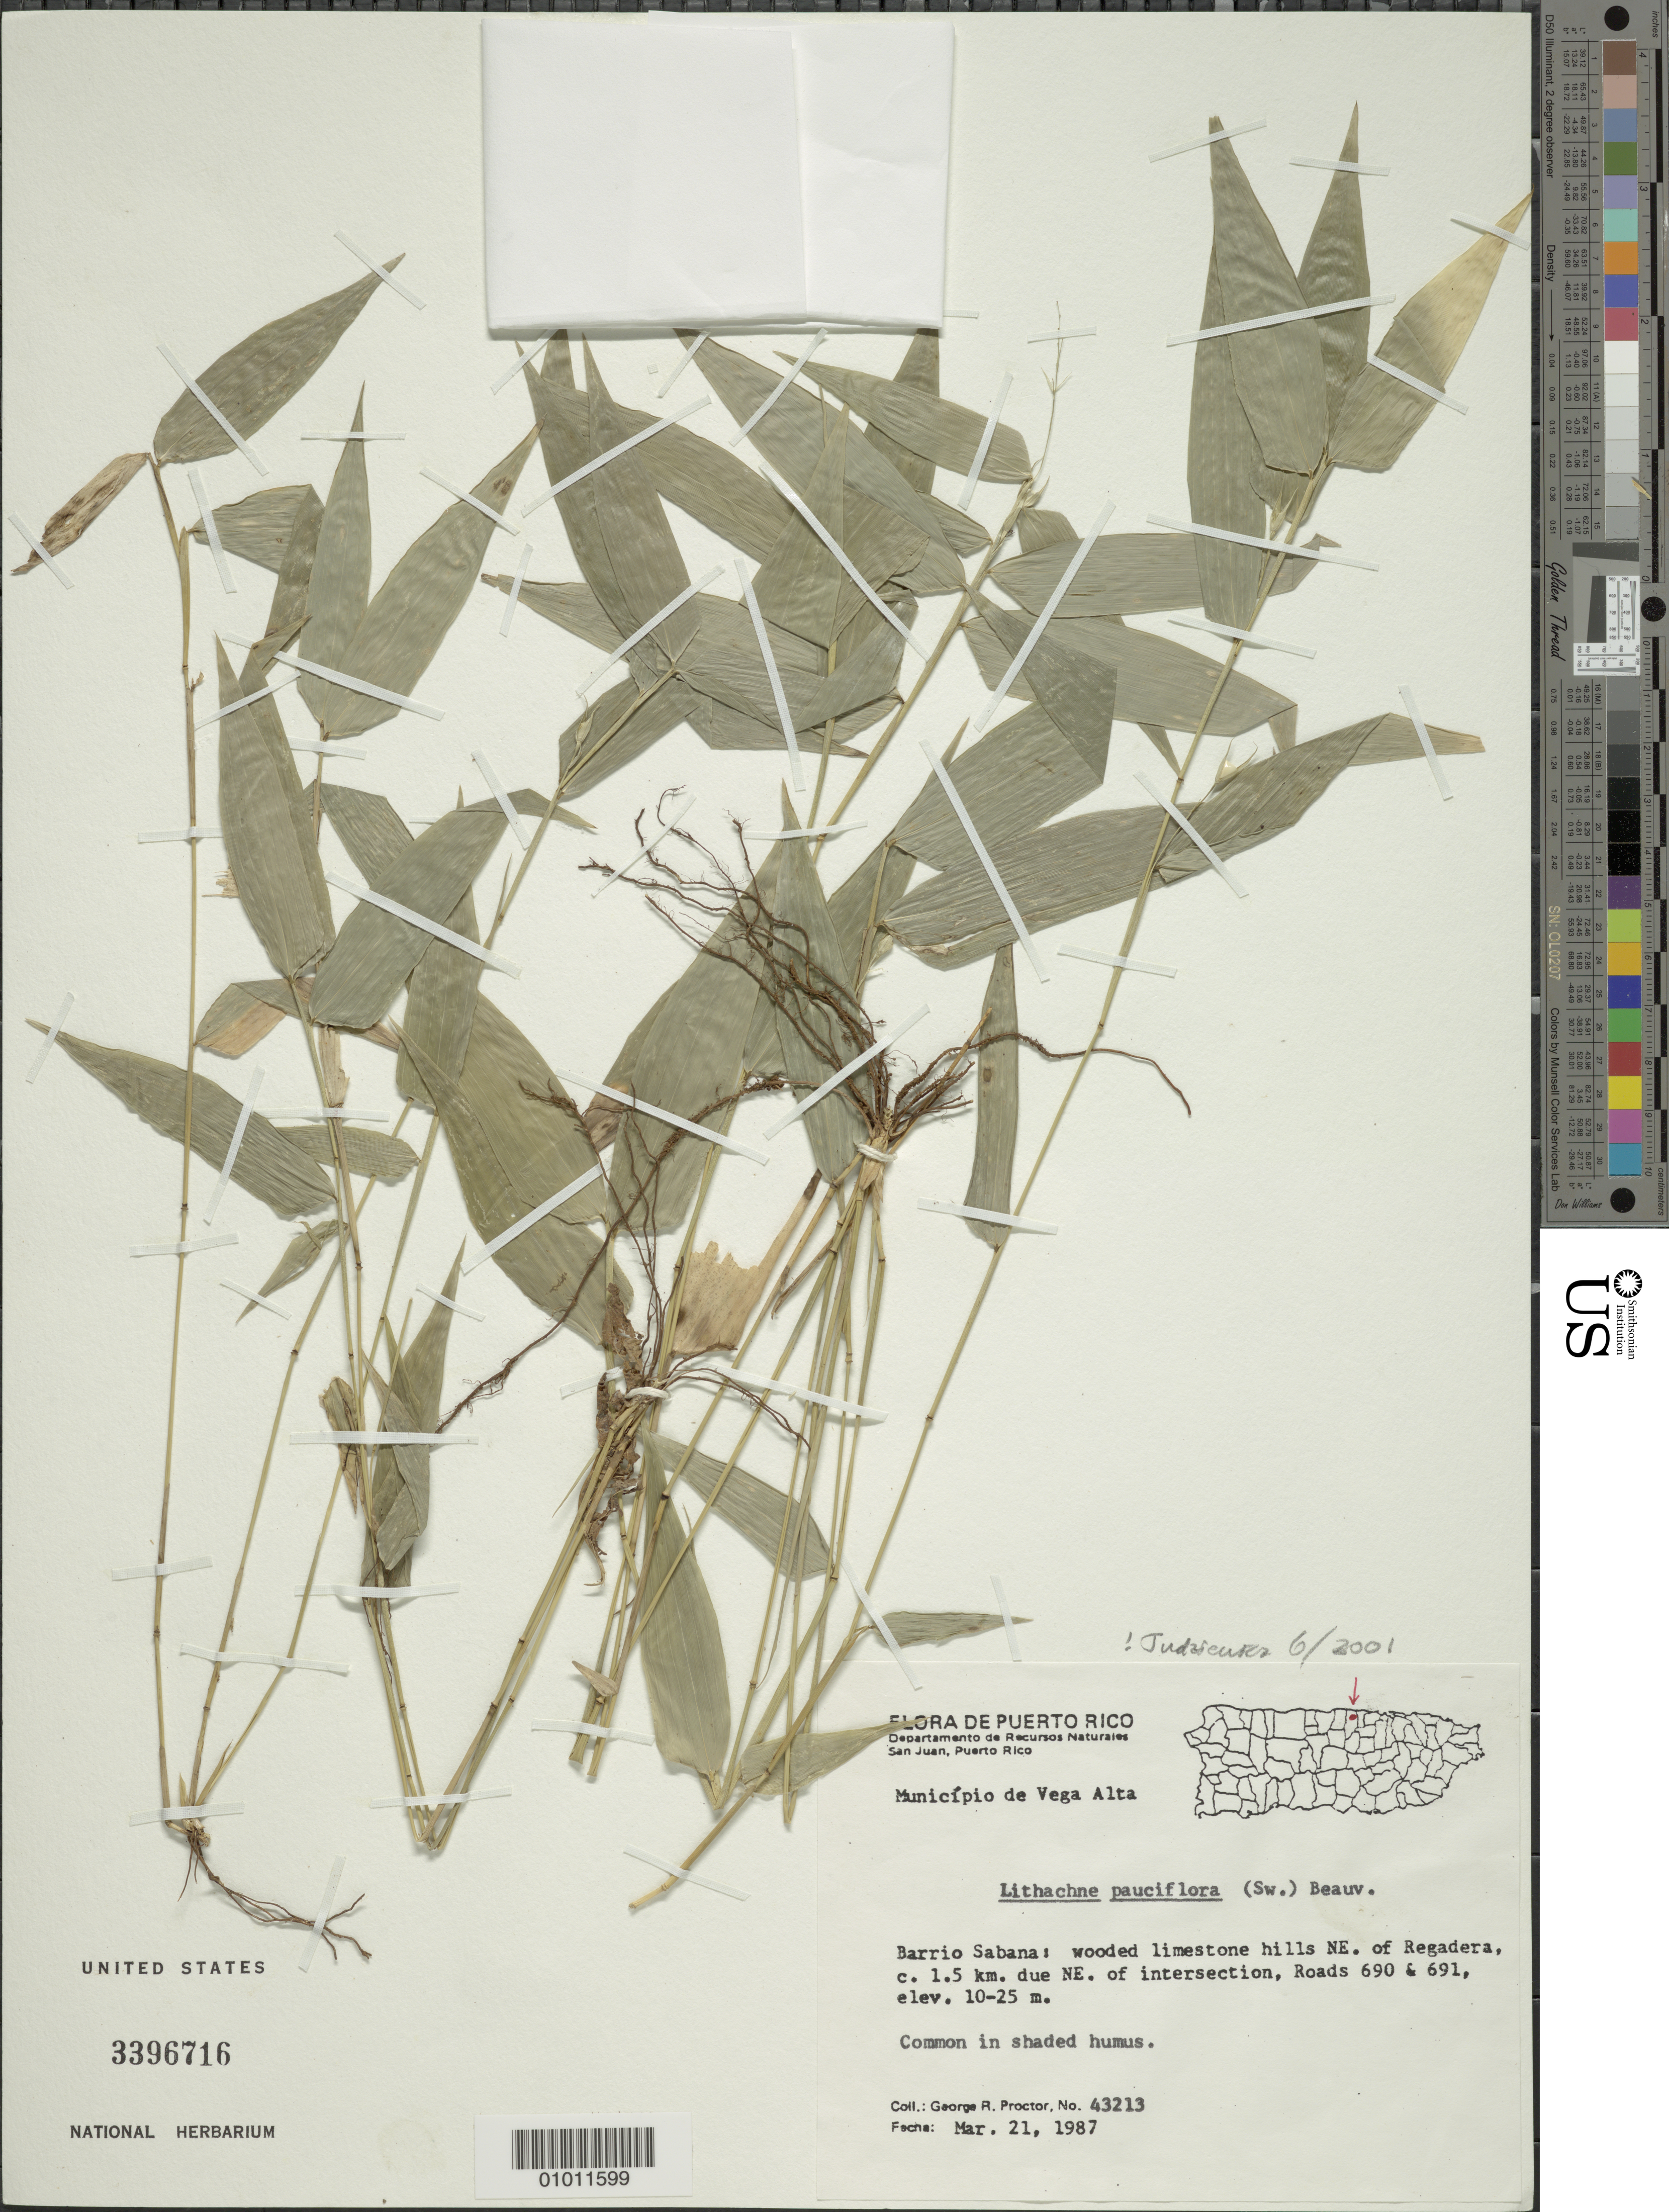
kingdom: Plantae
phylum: Tracheophyta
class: Liliopsida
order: Poales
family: Poaceae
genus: Lithachne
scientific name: Lithachne pauciflora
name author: (Sw.) P. Beauv.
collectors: G. R. Proctor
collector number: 43213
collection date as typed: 21 Mar 1987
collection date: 1987-03-21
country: Puerto Rico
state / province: Vega Alta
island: Puerto Rico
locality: Barrio Sabana: NE of Regadera, c. 1.5 km de NE of intersection, Roads 690 & 691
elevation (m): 10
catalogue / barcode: US 3396716